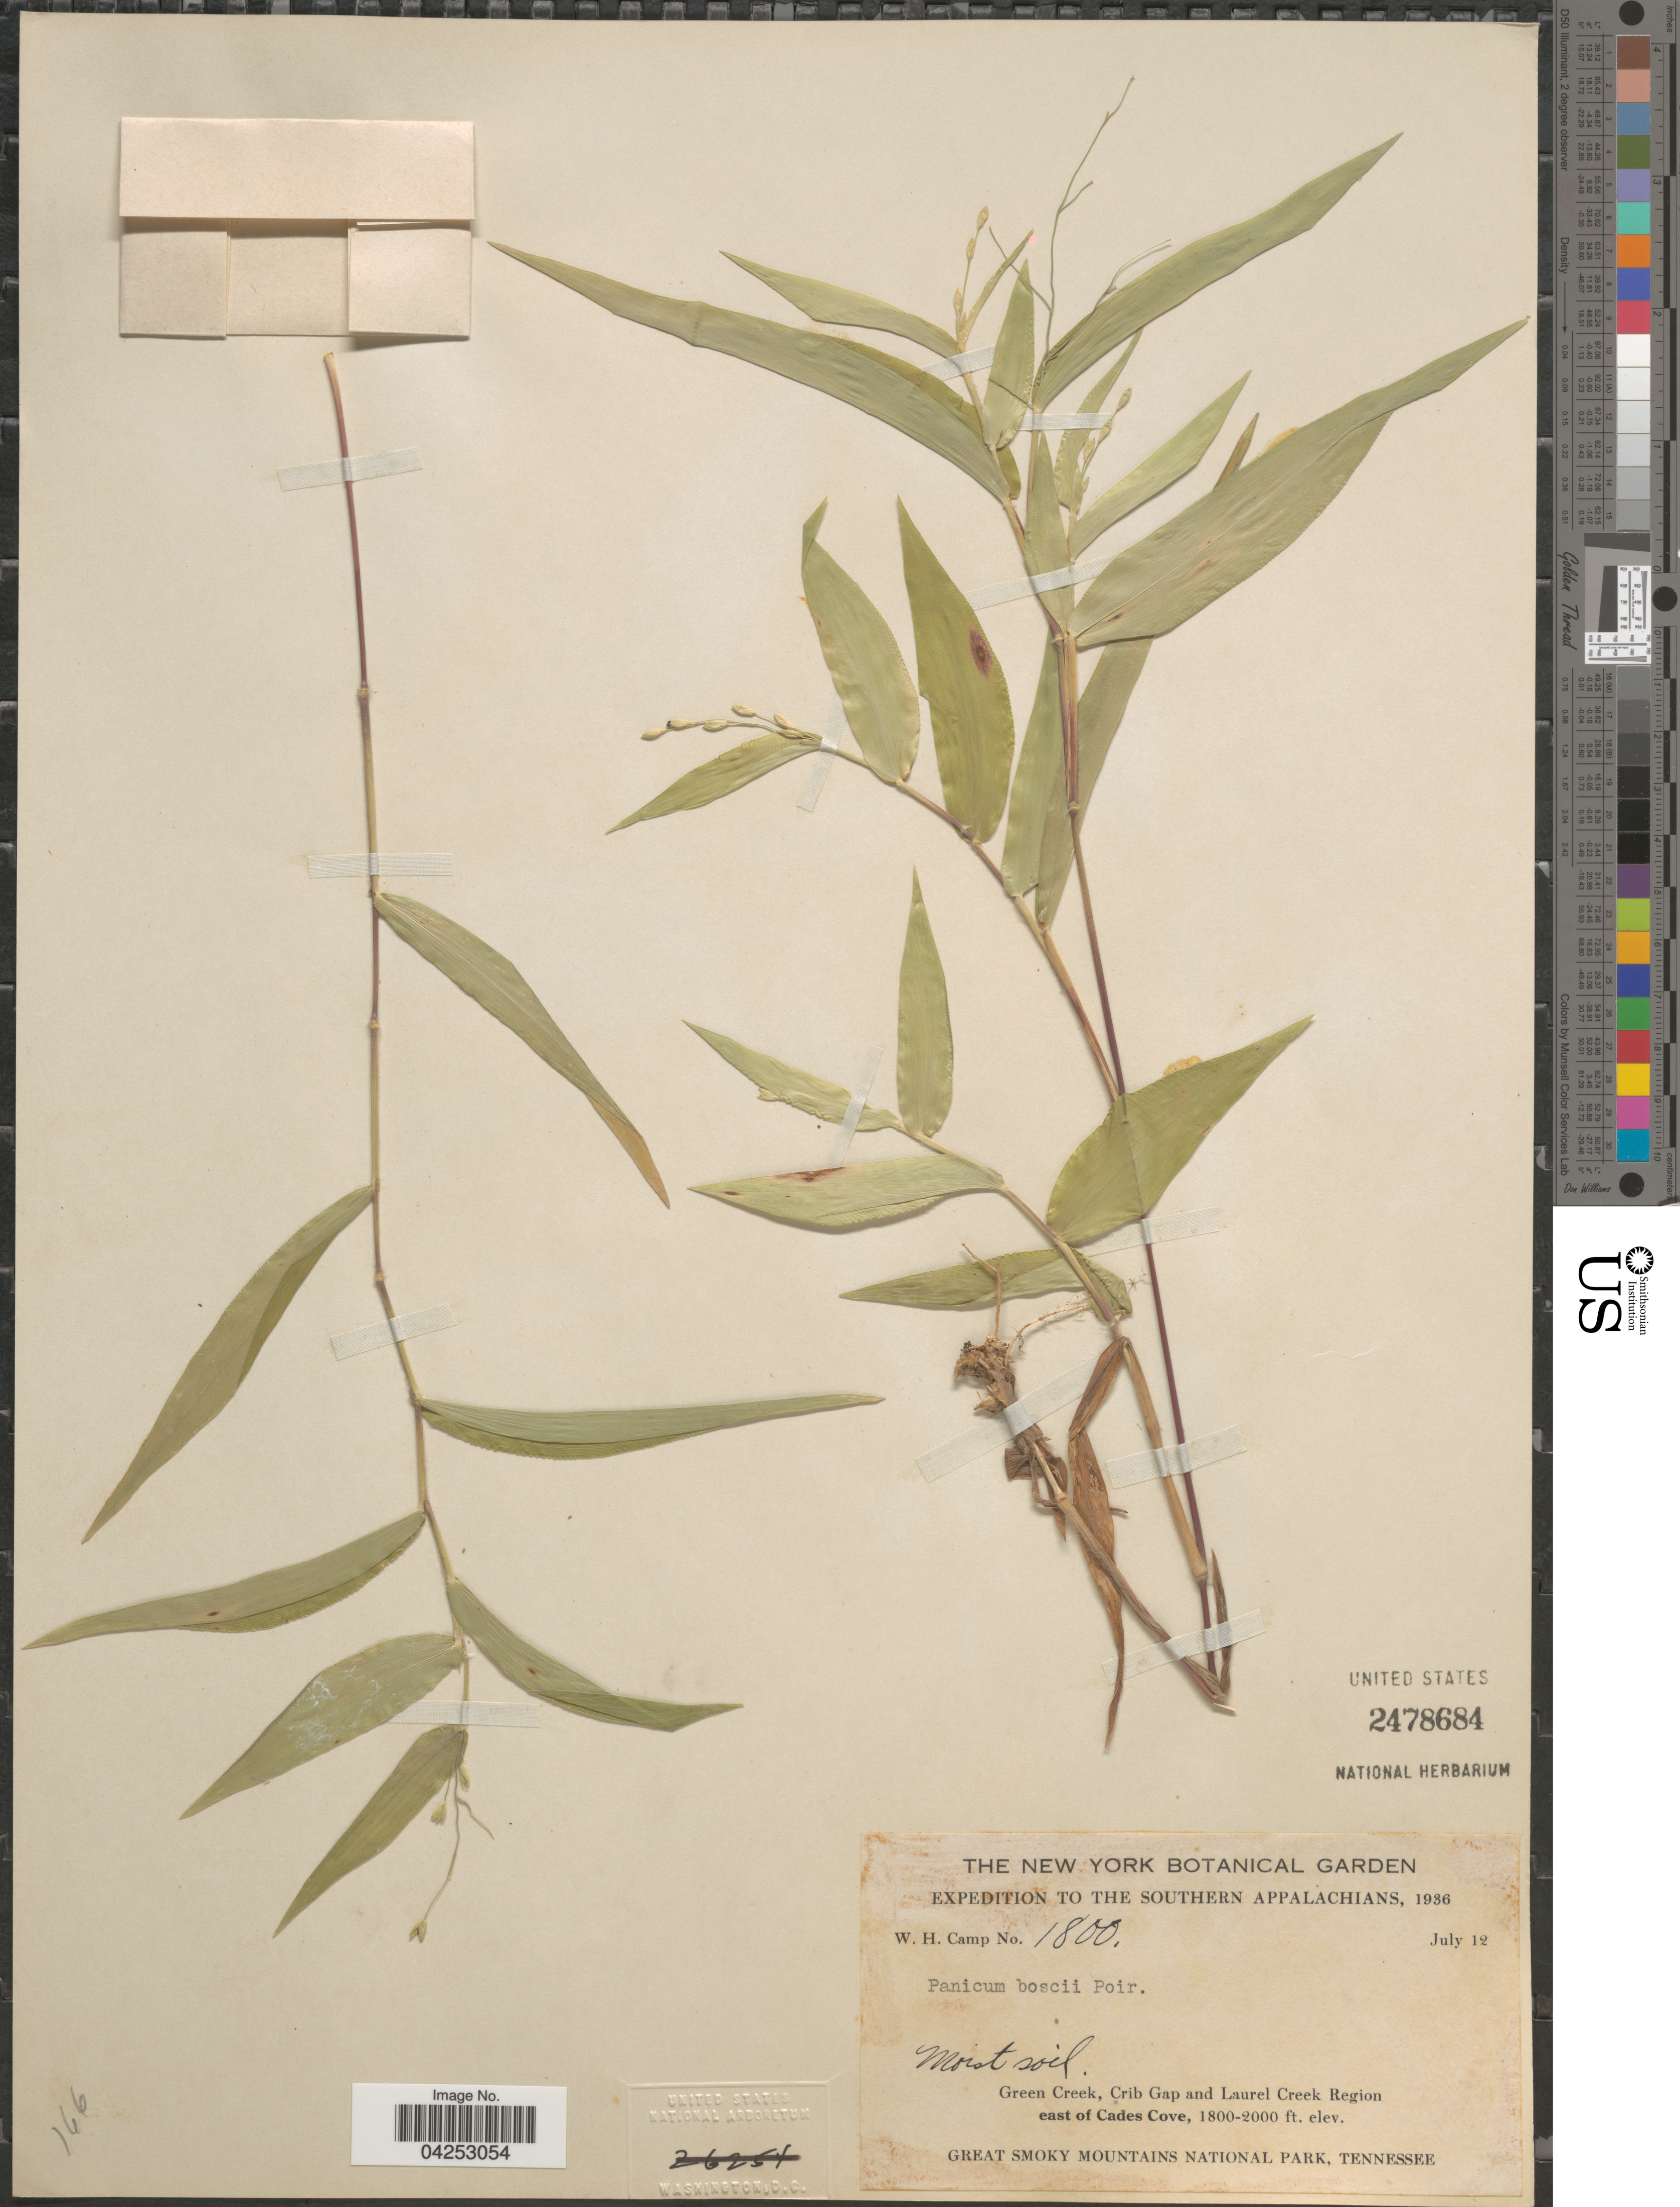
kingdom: Plantae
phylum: Tracheophyta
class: Liliopsida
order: Poales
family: Poaceae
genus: Dichanthelium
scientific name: Dichanthelium boscii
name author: (Poir.) Gould & C.A. Clark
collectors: W. H. Camp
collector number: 1800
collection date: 1936-07-12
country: United States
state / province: Tennessee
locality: Expedition to the Southern Appalachians, 1936. Green Creek, Crib Gap and Laurel Creek Region east of Cades Cove. Great Smoky Mountains National Park.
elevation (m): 549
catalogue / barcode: US 2478684